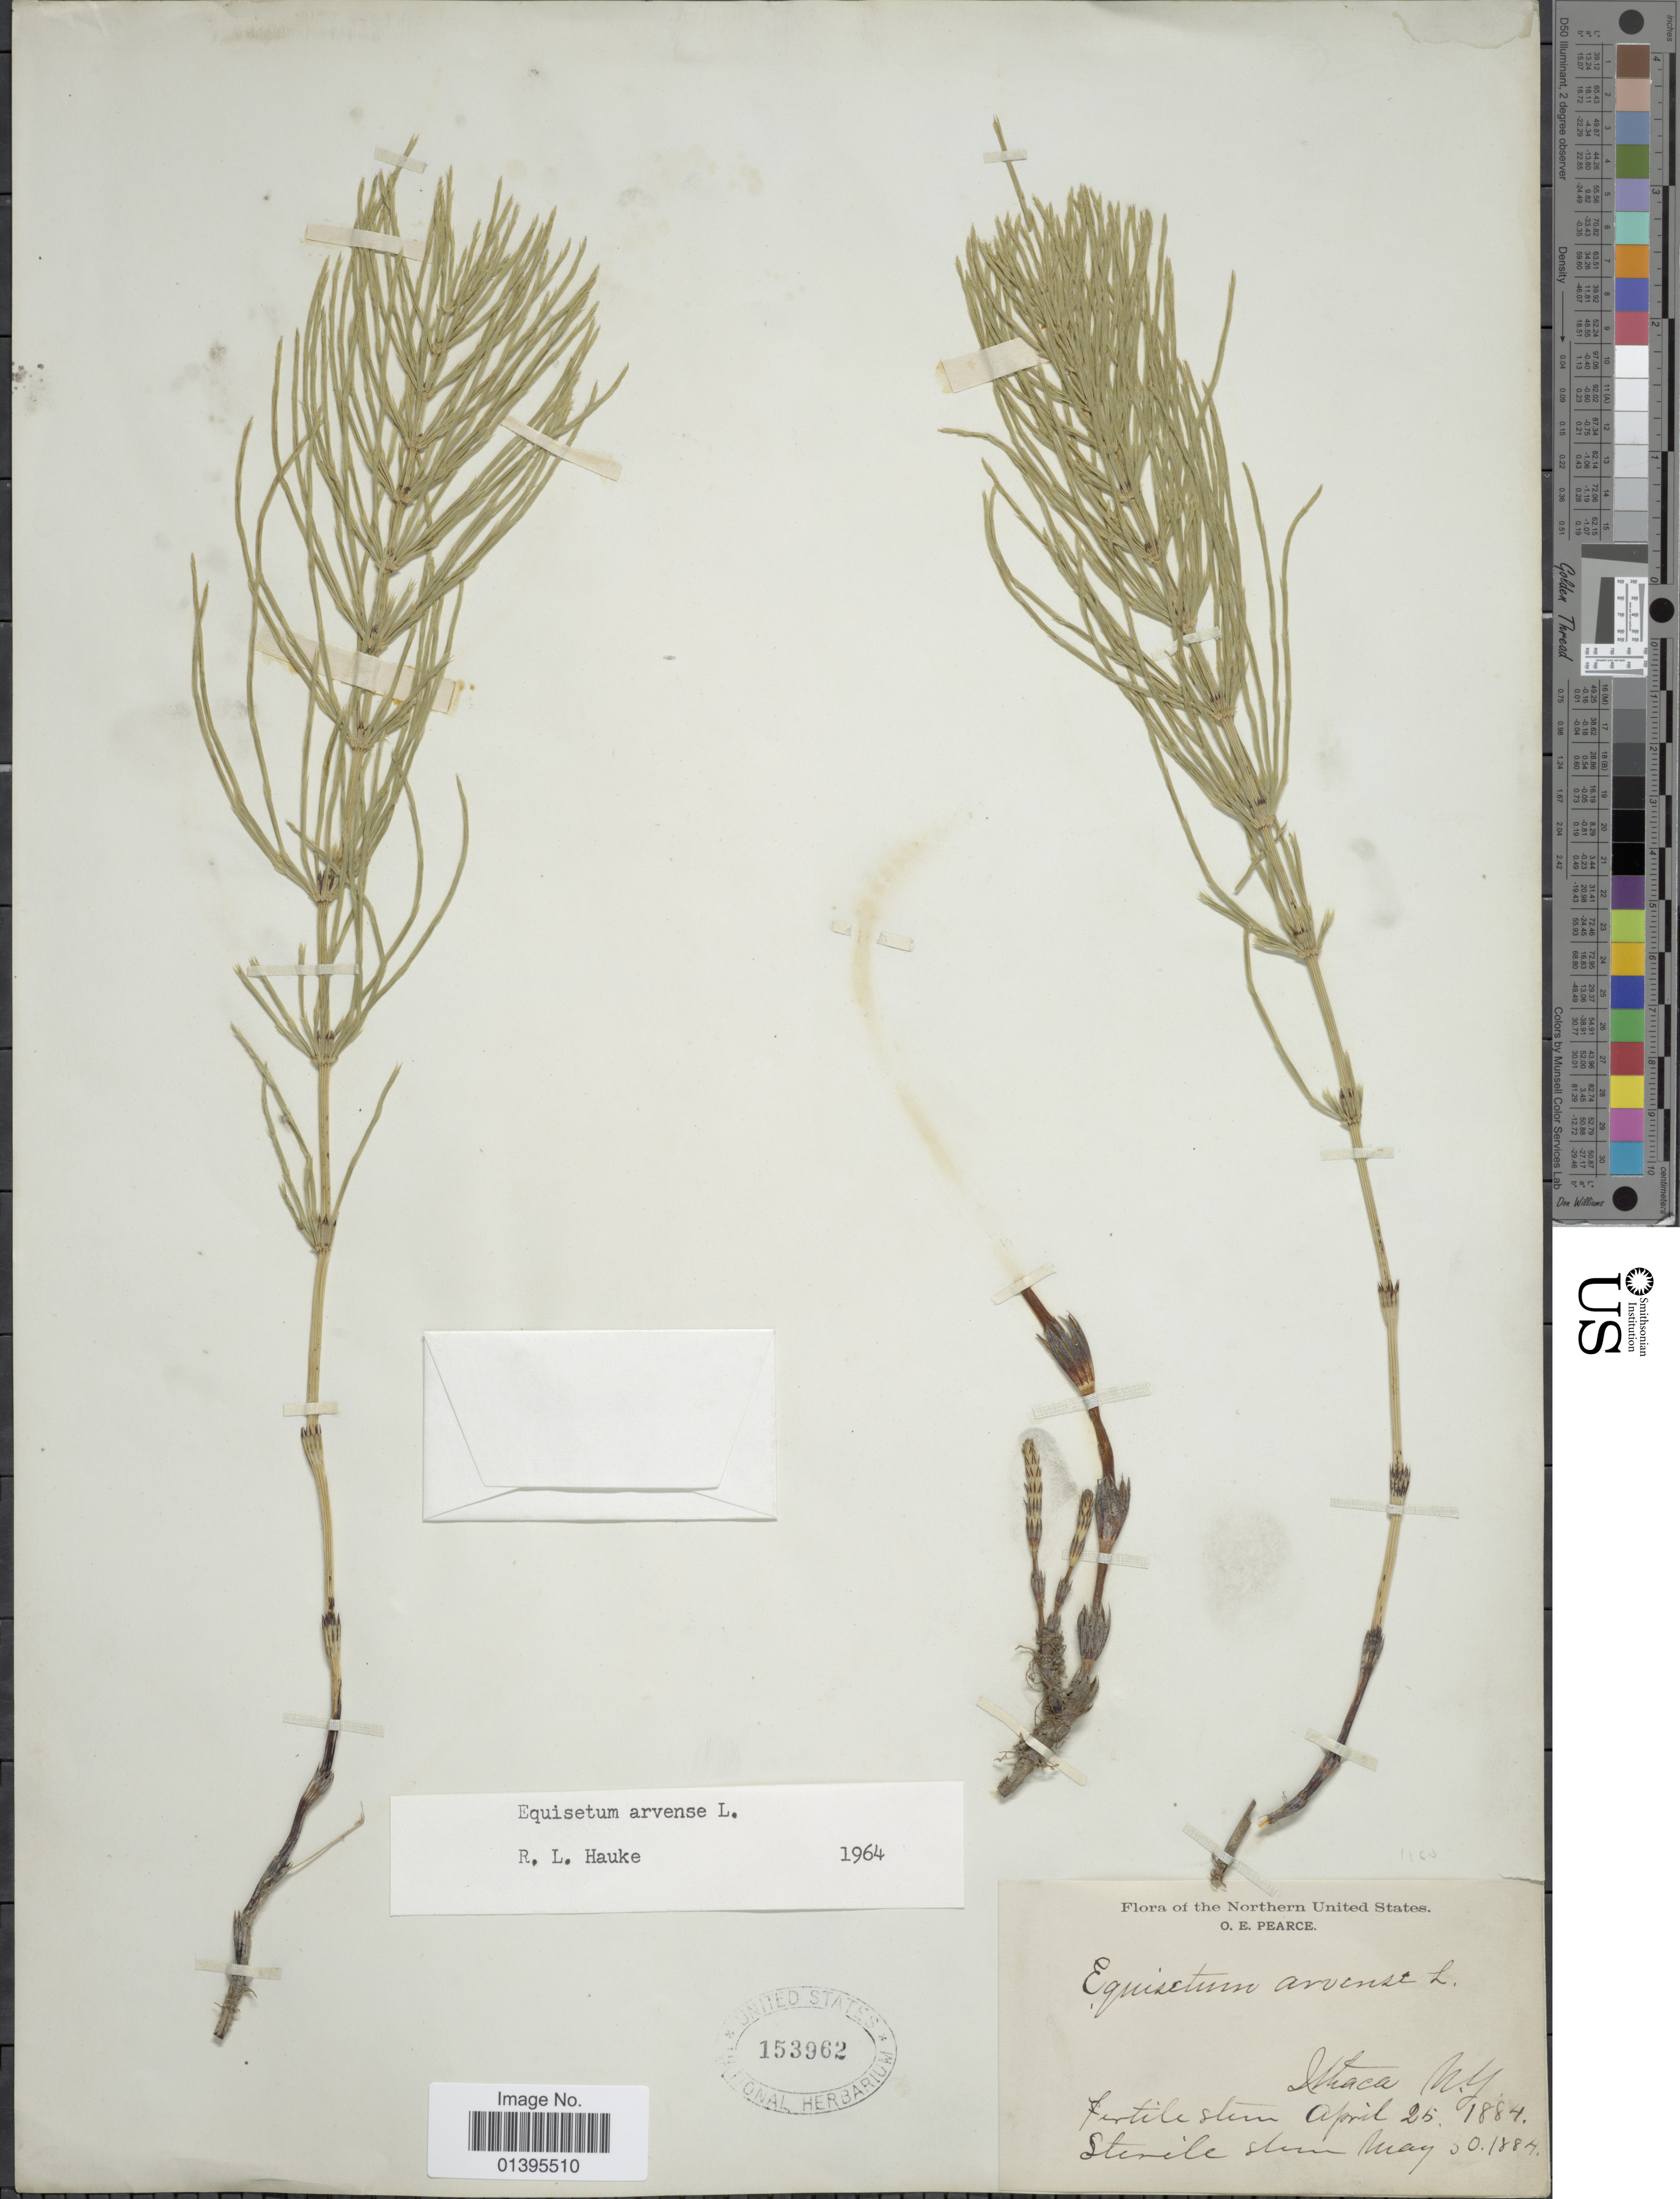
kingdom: Plantae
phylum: Tracheophyta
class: Polypodiopsida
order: Equisetales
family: Equisetaceae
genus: Equisetum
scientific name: Equisetum arvense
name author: L.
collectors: O. E. Pearce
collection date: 1884-04-25/1884-05-30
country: United States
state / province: New York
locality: Ithaca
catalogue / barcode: US 153962